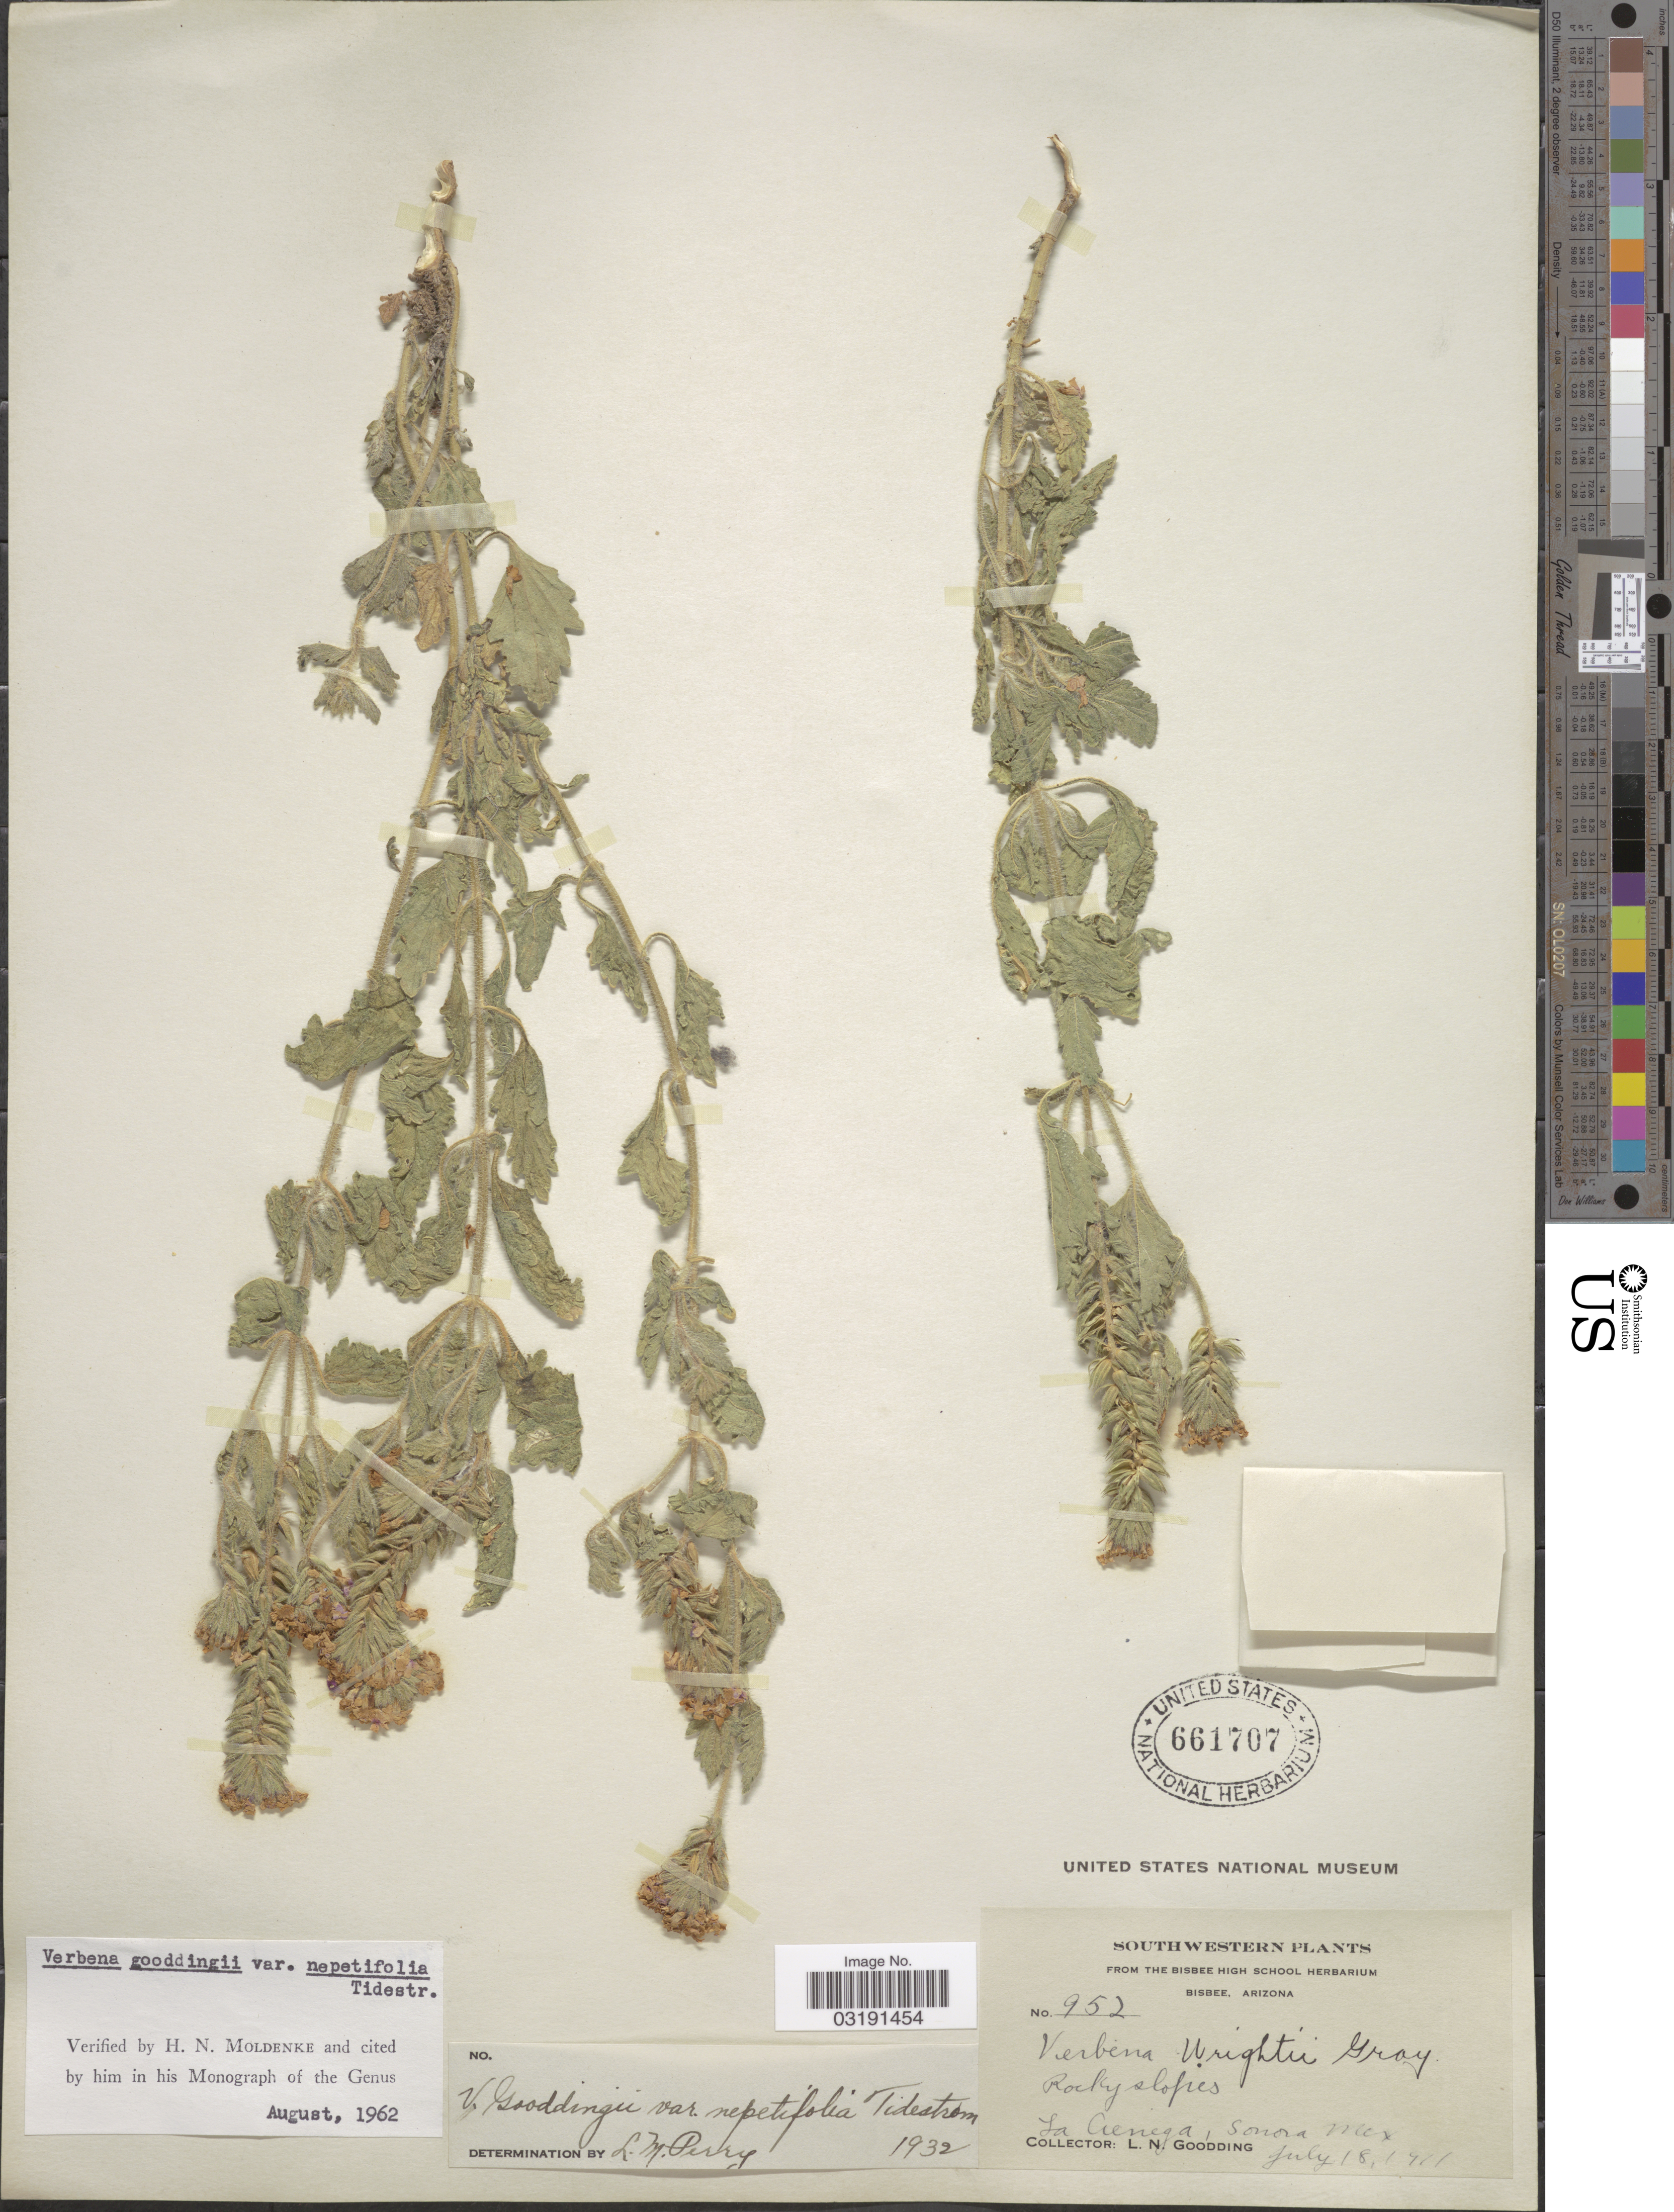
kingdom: Plantae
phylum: Tracheophyta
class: Magnoliopsida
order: Lamiales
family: Verbenaceae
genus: Verbena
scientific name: Verbena gooddingii var. nepetifolia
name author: Tidestr.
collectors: L. N. Goodding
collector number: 952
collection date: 1911-07-18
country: Mexico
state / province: Sonora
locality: Southwestern. La Cienega, Mex.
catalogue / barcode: US 661707